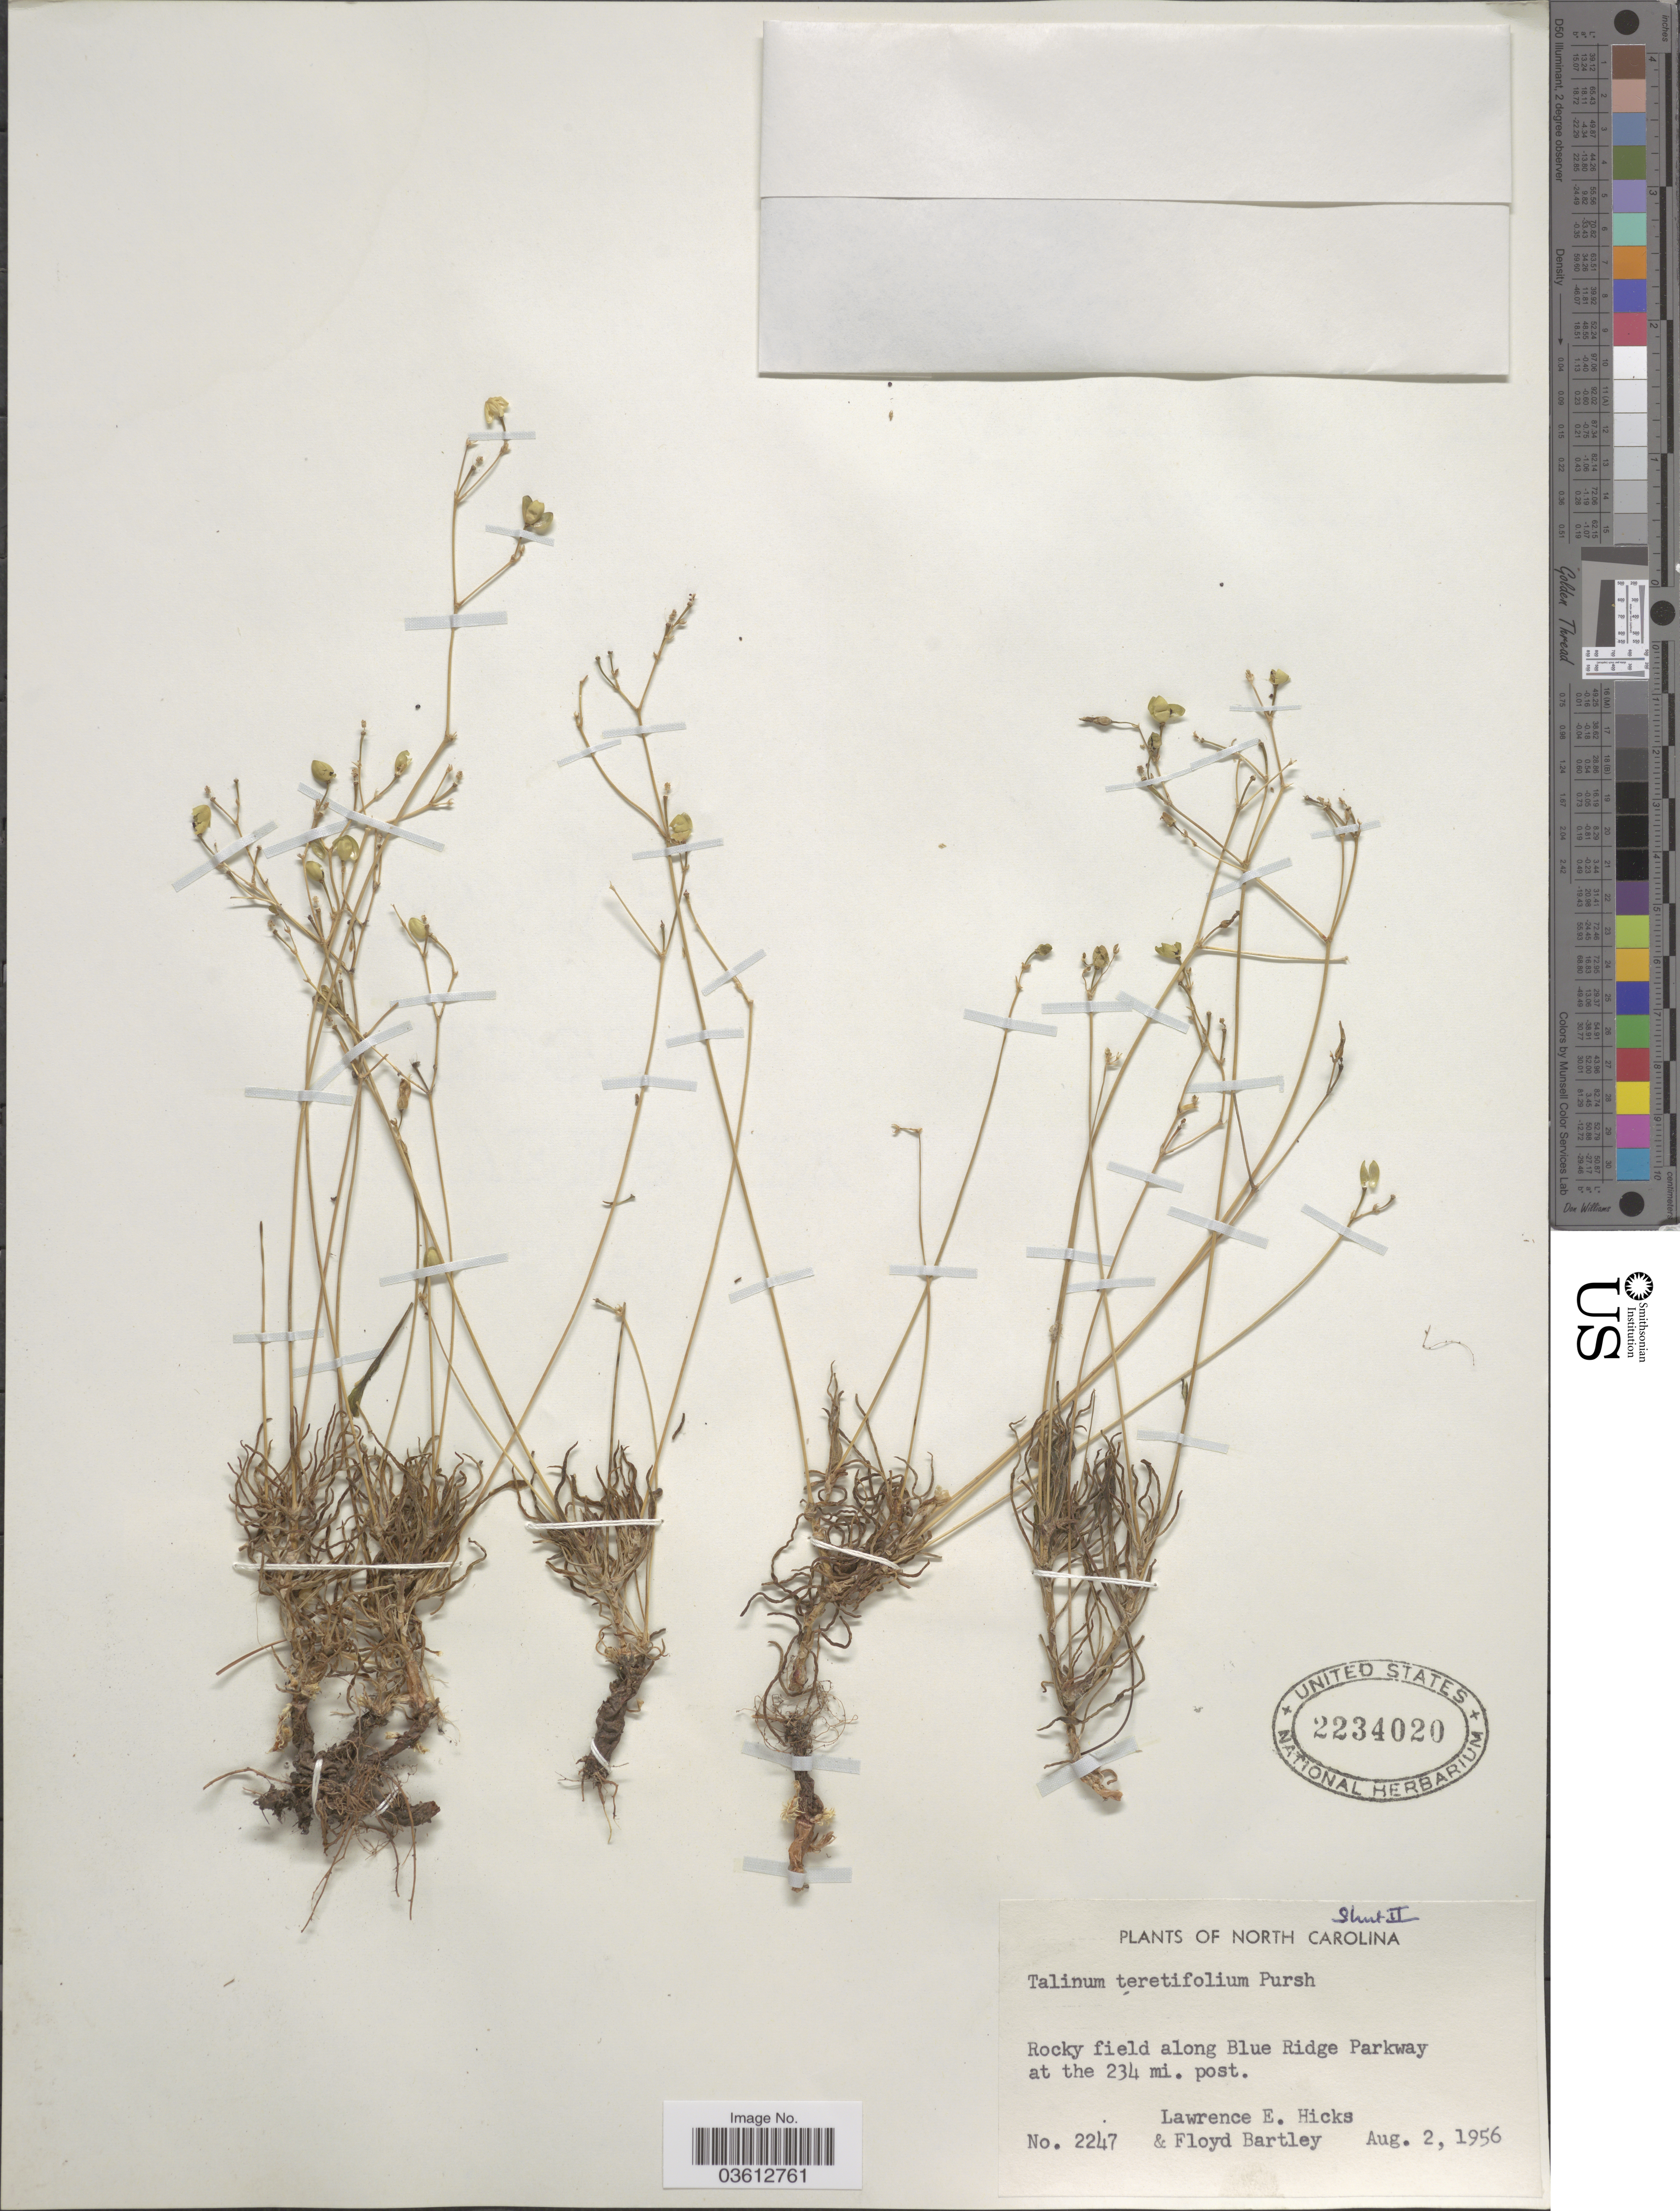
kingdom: Plantae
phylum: Tracheophyta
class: Magnoliopsida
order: Caryophyllales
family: Talinaceae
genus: Talinum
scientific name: Talinum teretifolium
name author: Pursh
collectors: L. E. Hicks & F. Bartley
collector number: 2247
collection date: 1956-08-02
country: United States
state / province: North Carolina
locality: Rocky field along Blue Ridge Parkway at the 234 mi. post.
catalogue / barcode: US 2234020